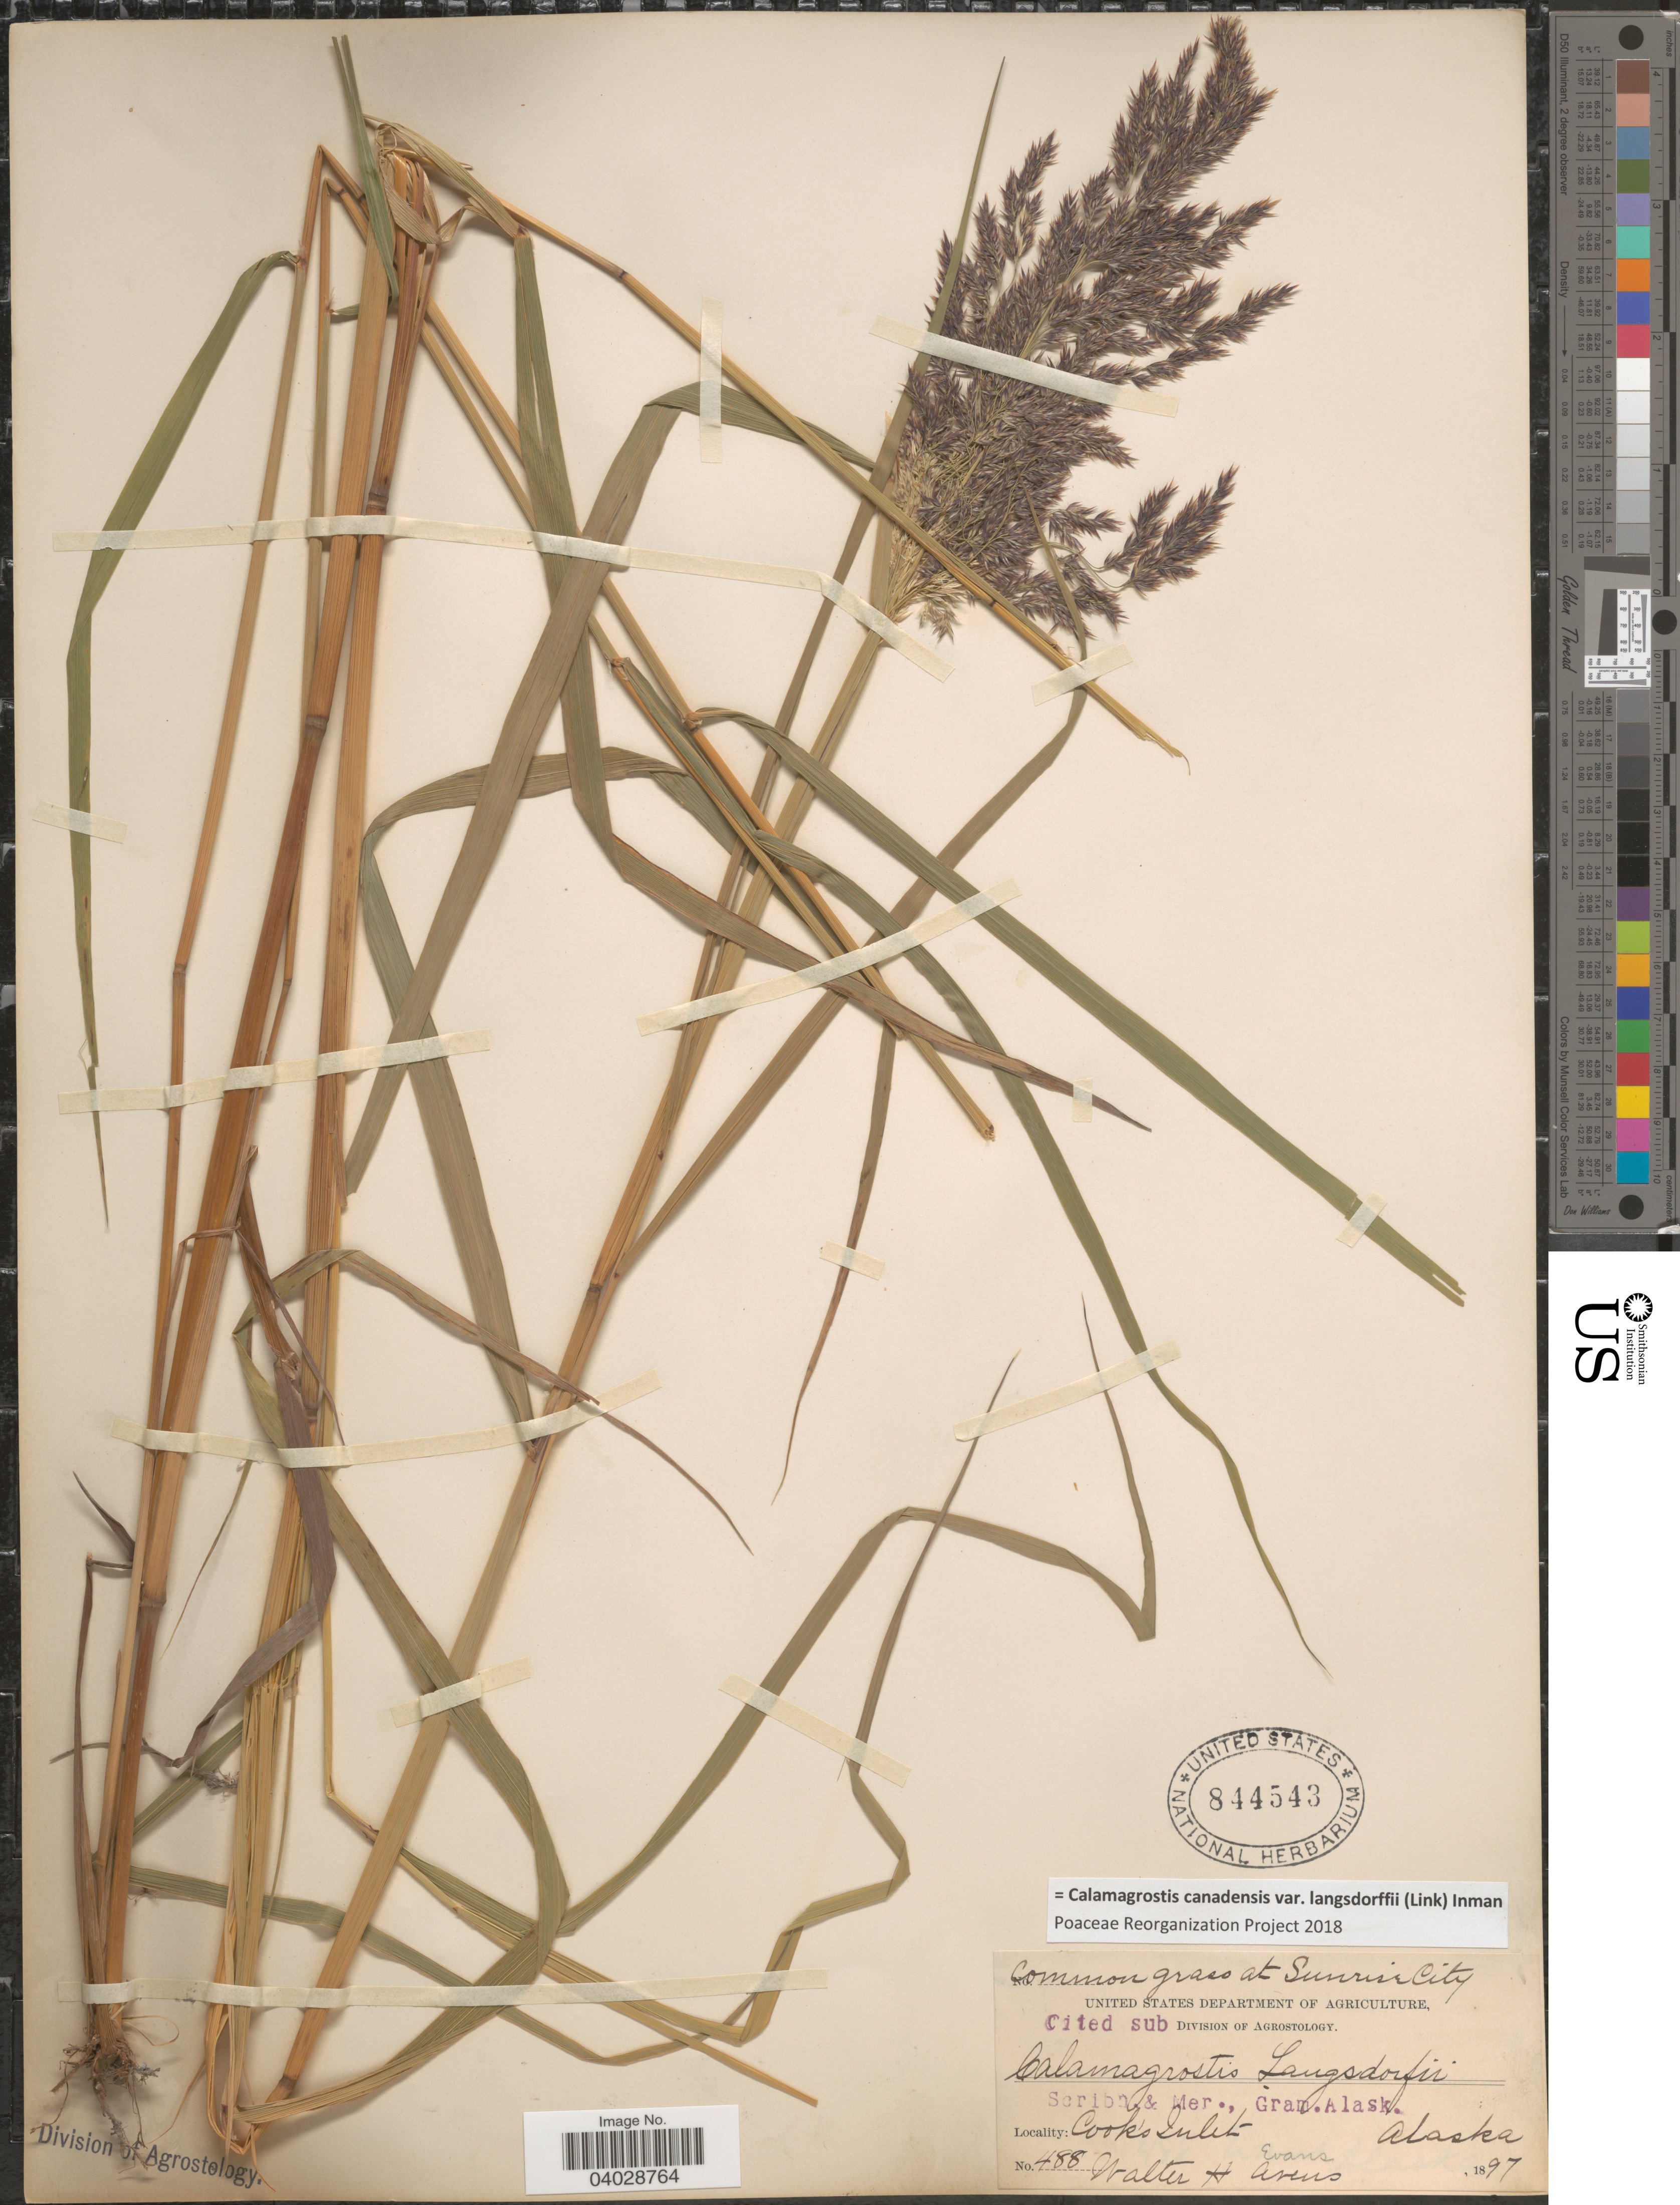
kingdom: Plantae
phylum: Tracheophyta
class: Liliopsida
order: Poales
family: Poaceae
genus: Calamagrostis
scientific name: Calamagrostis canadensis var. langsdorffii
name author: (Link) Inman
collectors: W. H. Evans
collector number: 488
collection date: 1897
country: United States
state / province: Alaska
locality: Grass at Sunrise City. Cook's Inlet.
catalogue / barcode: US 844543